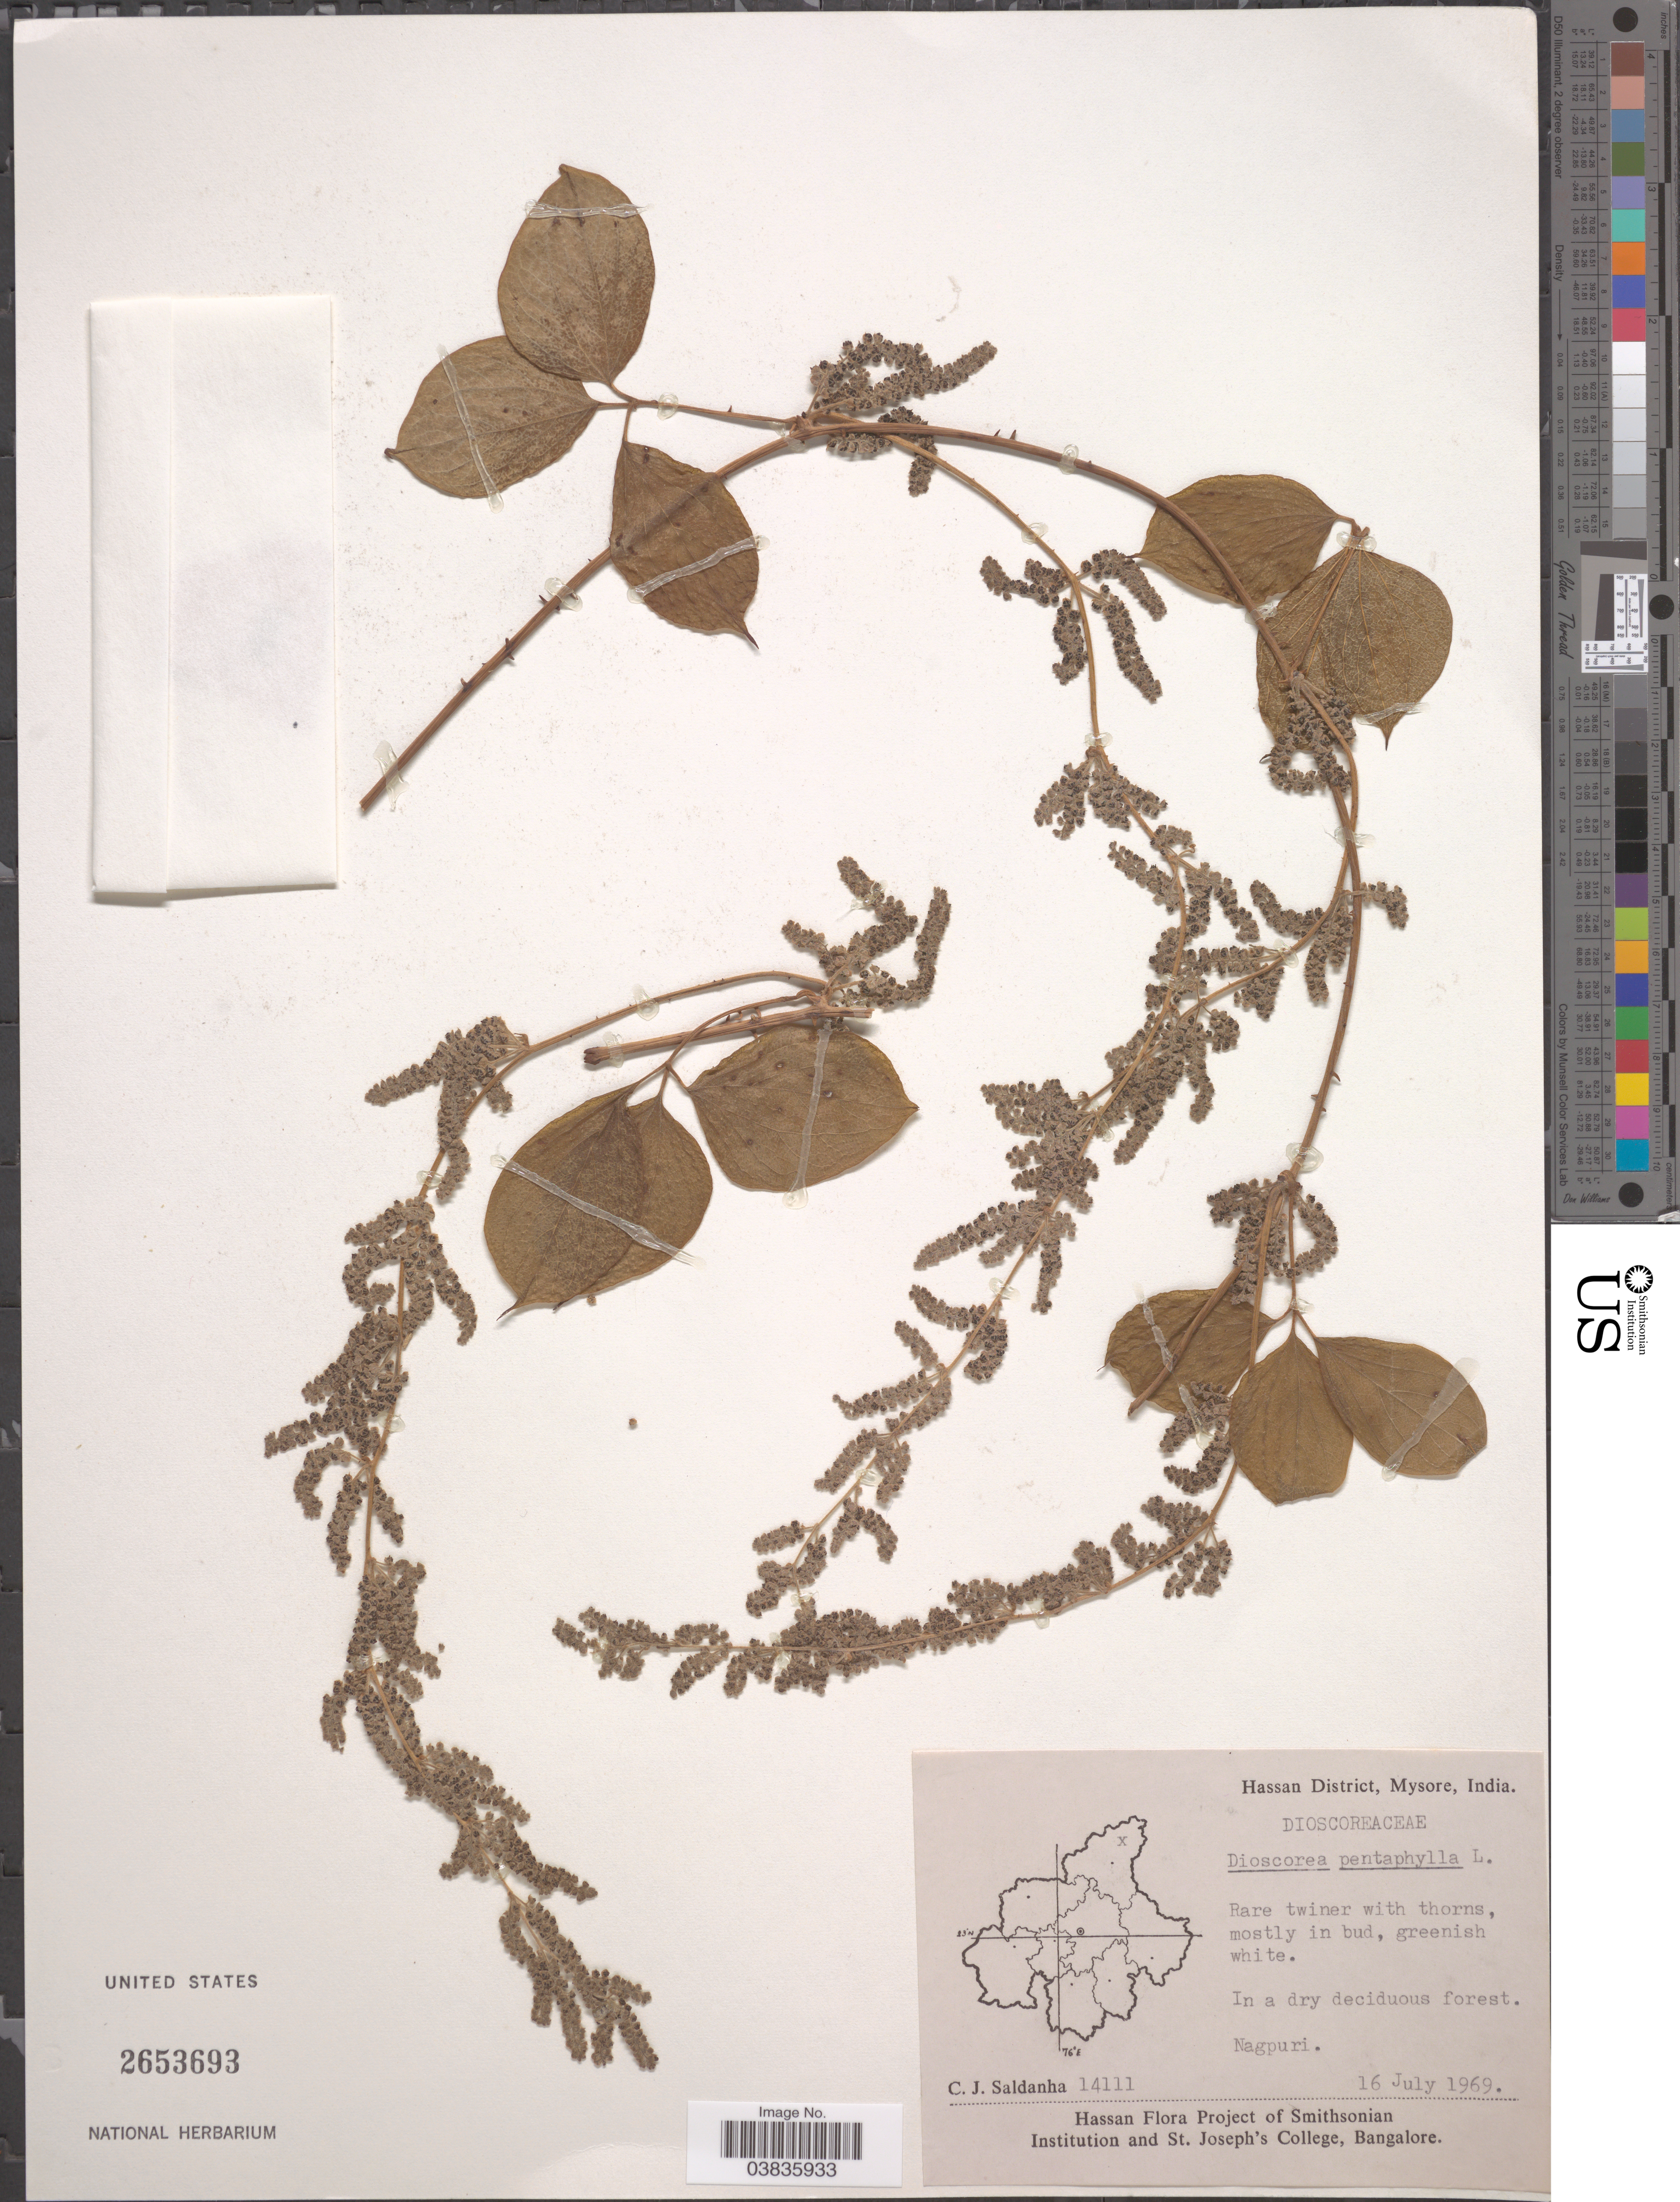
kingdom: Plantae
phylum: Tracheophyta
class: Liliopsida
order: Dioscoreales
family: Dioscoreaceae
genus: Dioscorea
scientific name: Dioscorea pentaphylla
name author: L.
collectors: C. J. Saldanha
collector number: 14111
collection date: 1969-07-16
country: India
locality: Hassan District, Mysore. Nagpuri.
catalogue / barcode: US 2653693